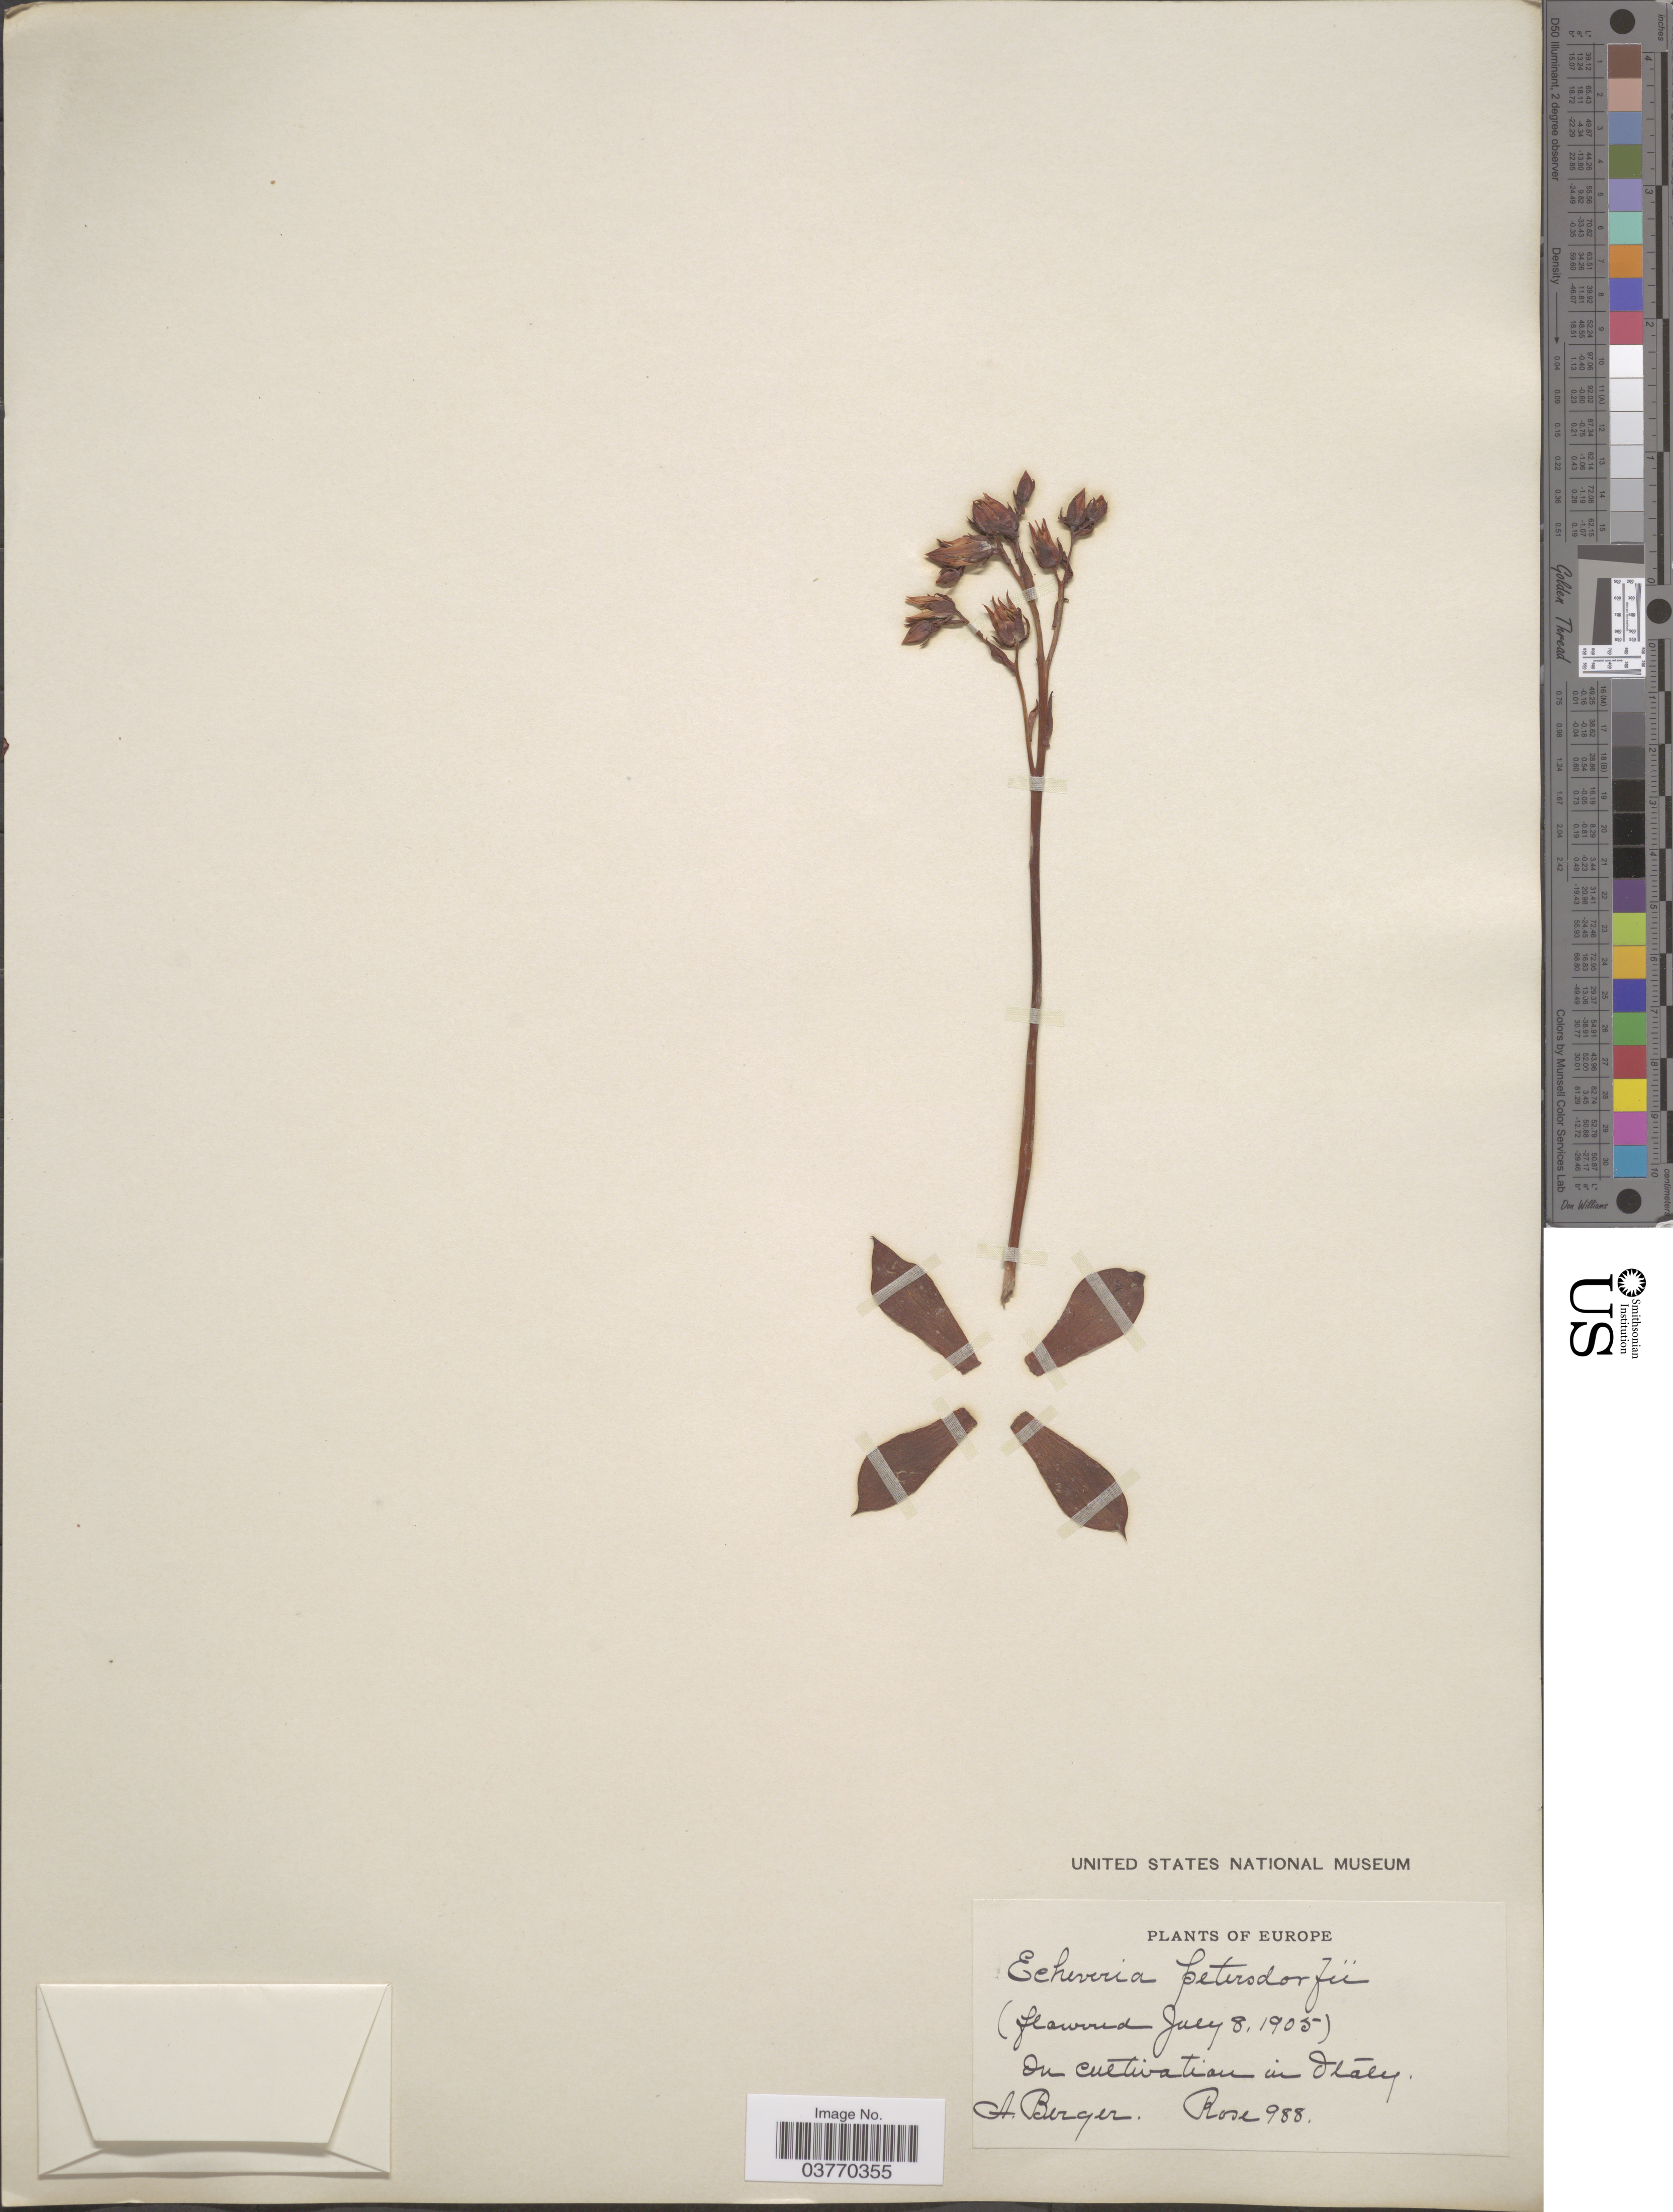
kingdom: Plantae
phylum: Tracheophyta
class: Magnoliopsida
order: Saxifragales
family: Crassulaceae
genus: Echeveria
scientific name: Echeveria pfersdorffii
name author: É. Morren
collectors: A. Berger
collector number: Rose988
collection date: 1905-07-08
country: Italy